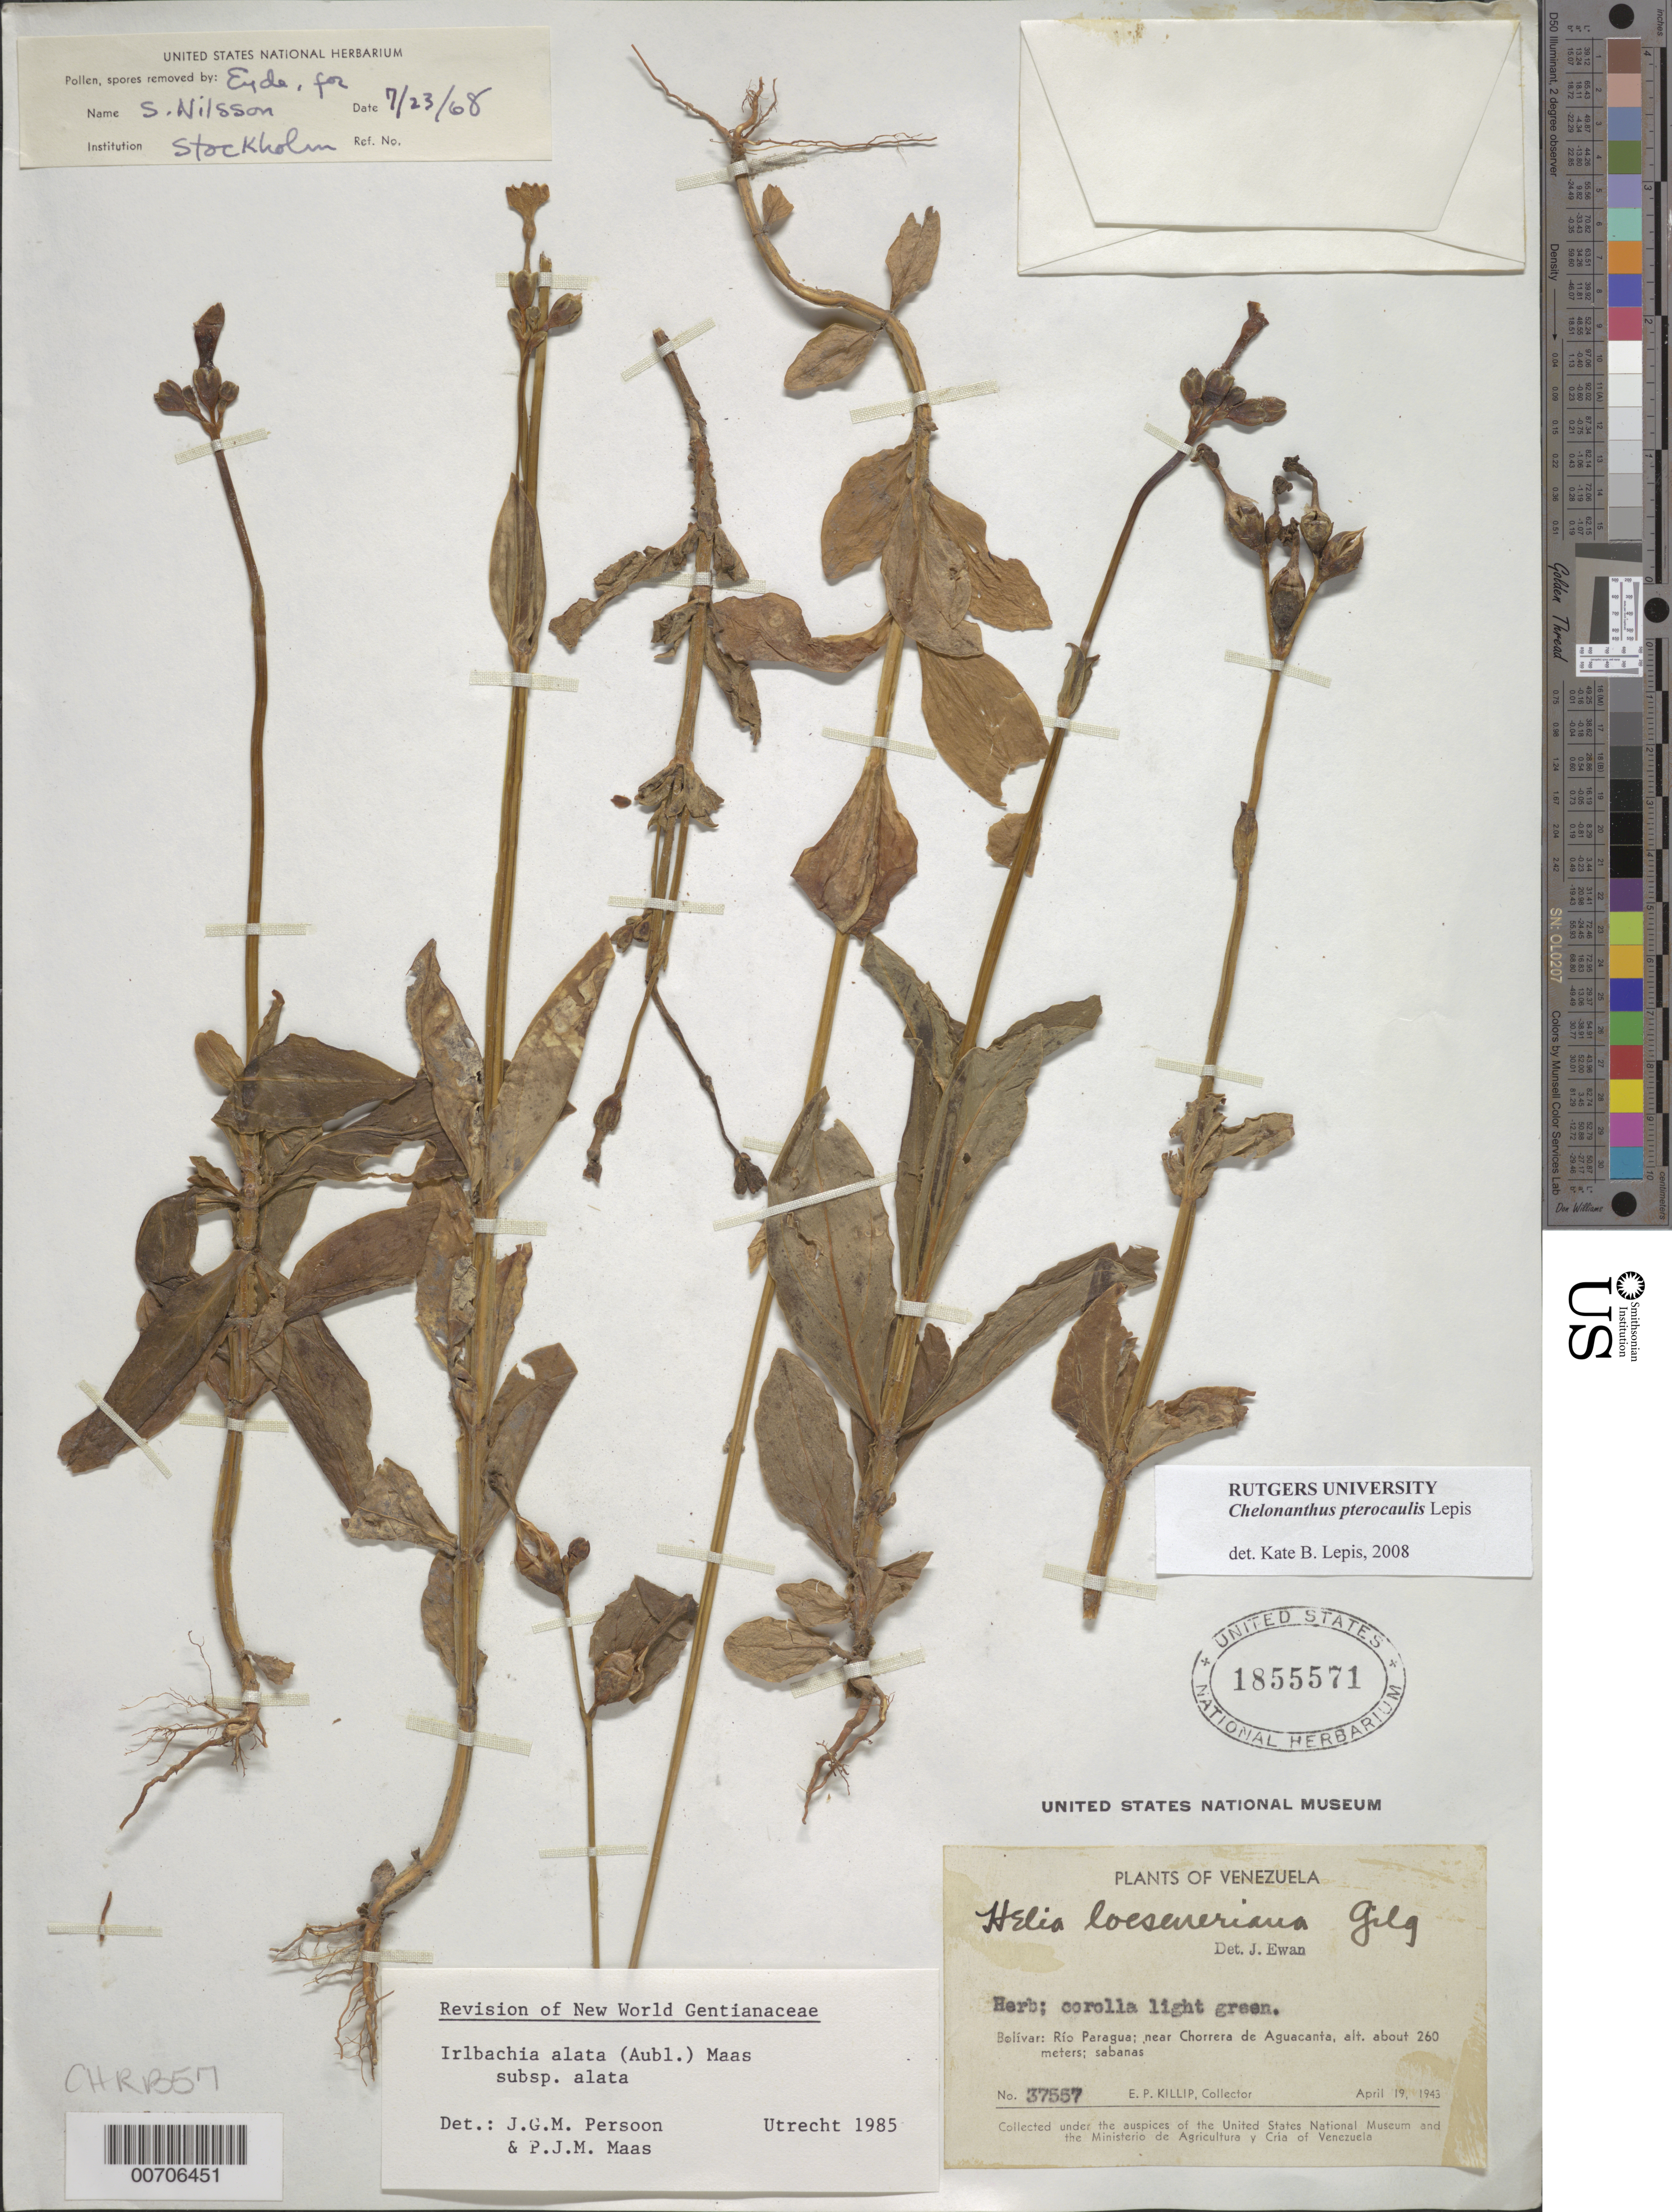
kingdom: Plantae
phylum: Tracheophyta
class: Magnoliopsida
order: Gentianales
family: Gentianaceae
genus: Chelonanthus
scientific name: Chelonanthus pterocaulis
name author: Lepis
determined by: Lepis, Kate B.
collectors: E. P. Killip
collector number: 37557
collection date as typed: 19-Apr-43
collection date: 1943-04-19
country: Venezuela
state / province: Bolívar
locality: Río Paragua, near Chorrera de Aguacanta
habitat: Savanna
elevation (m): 260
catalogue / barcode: US 1855571